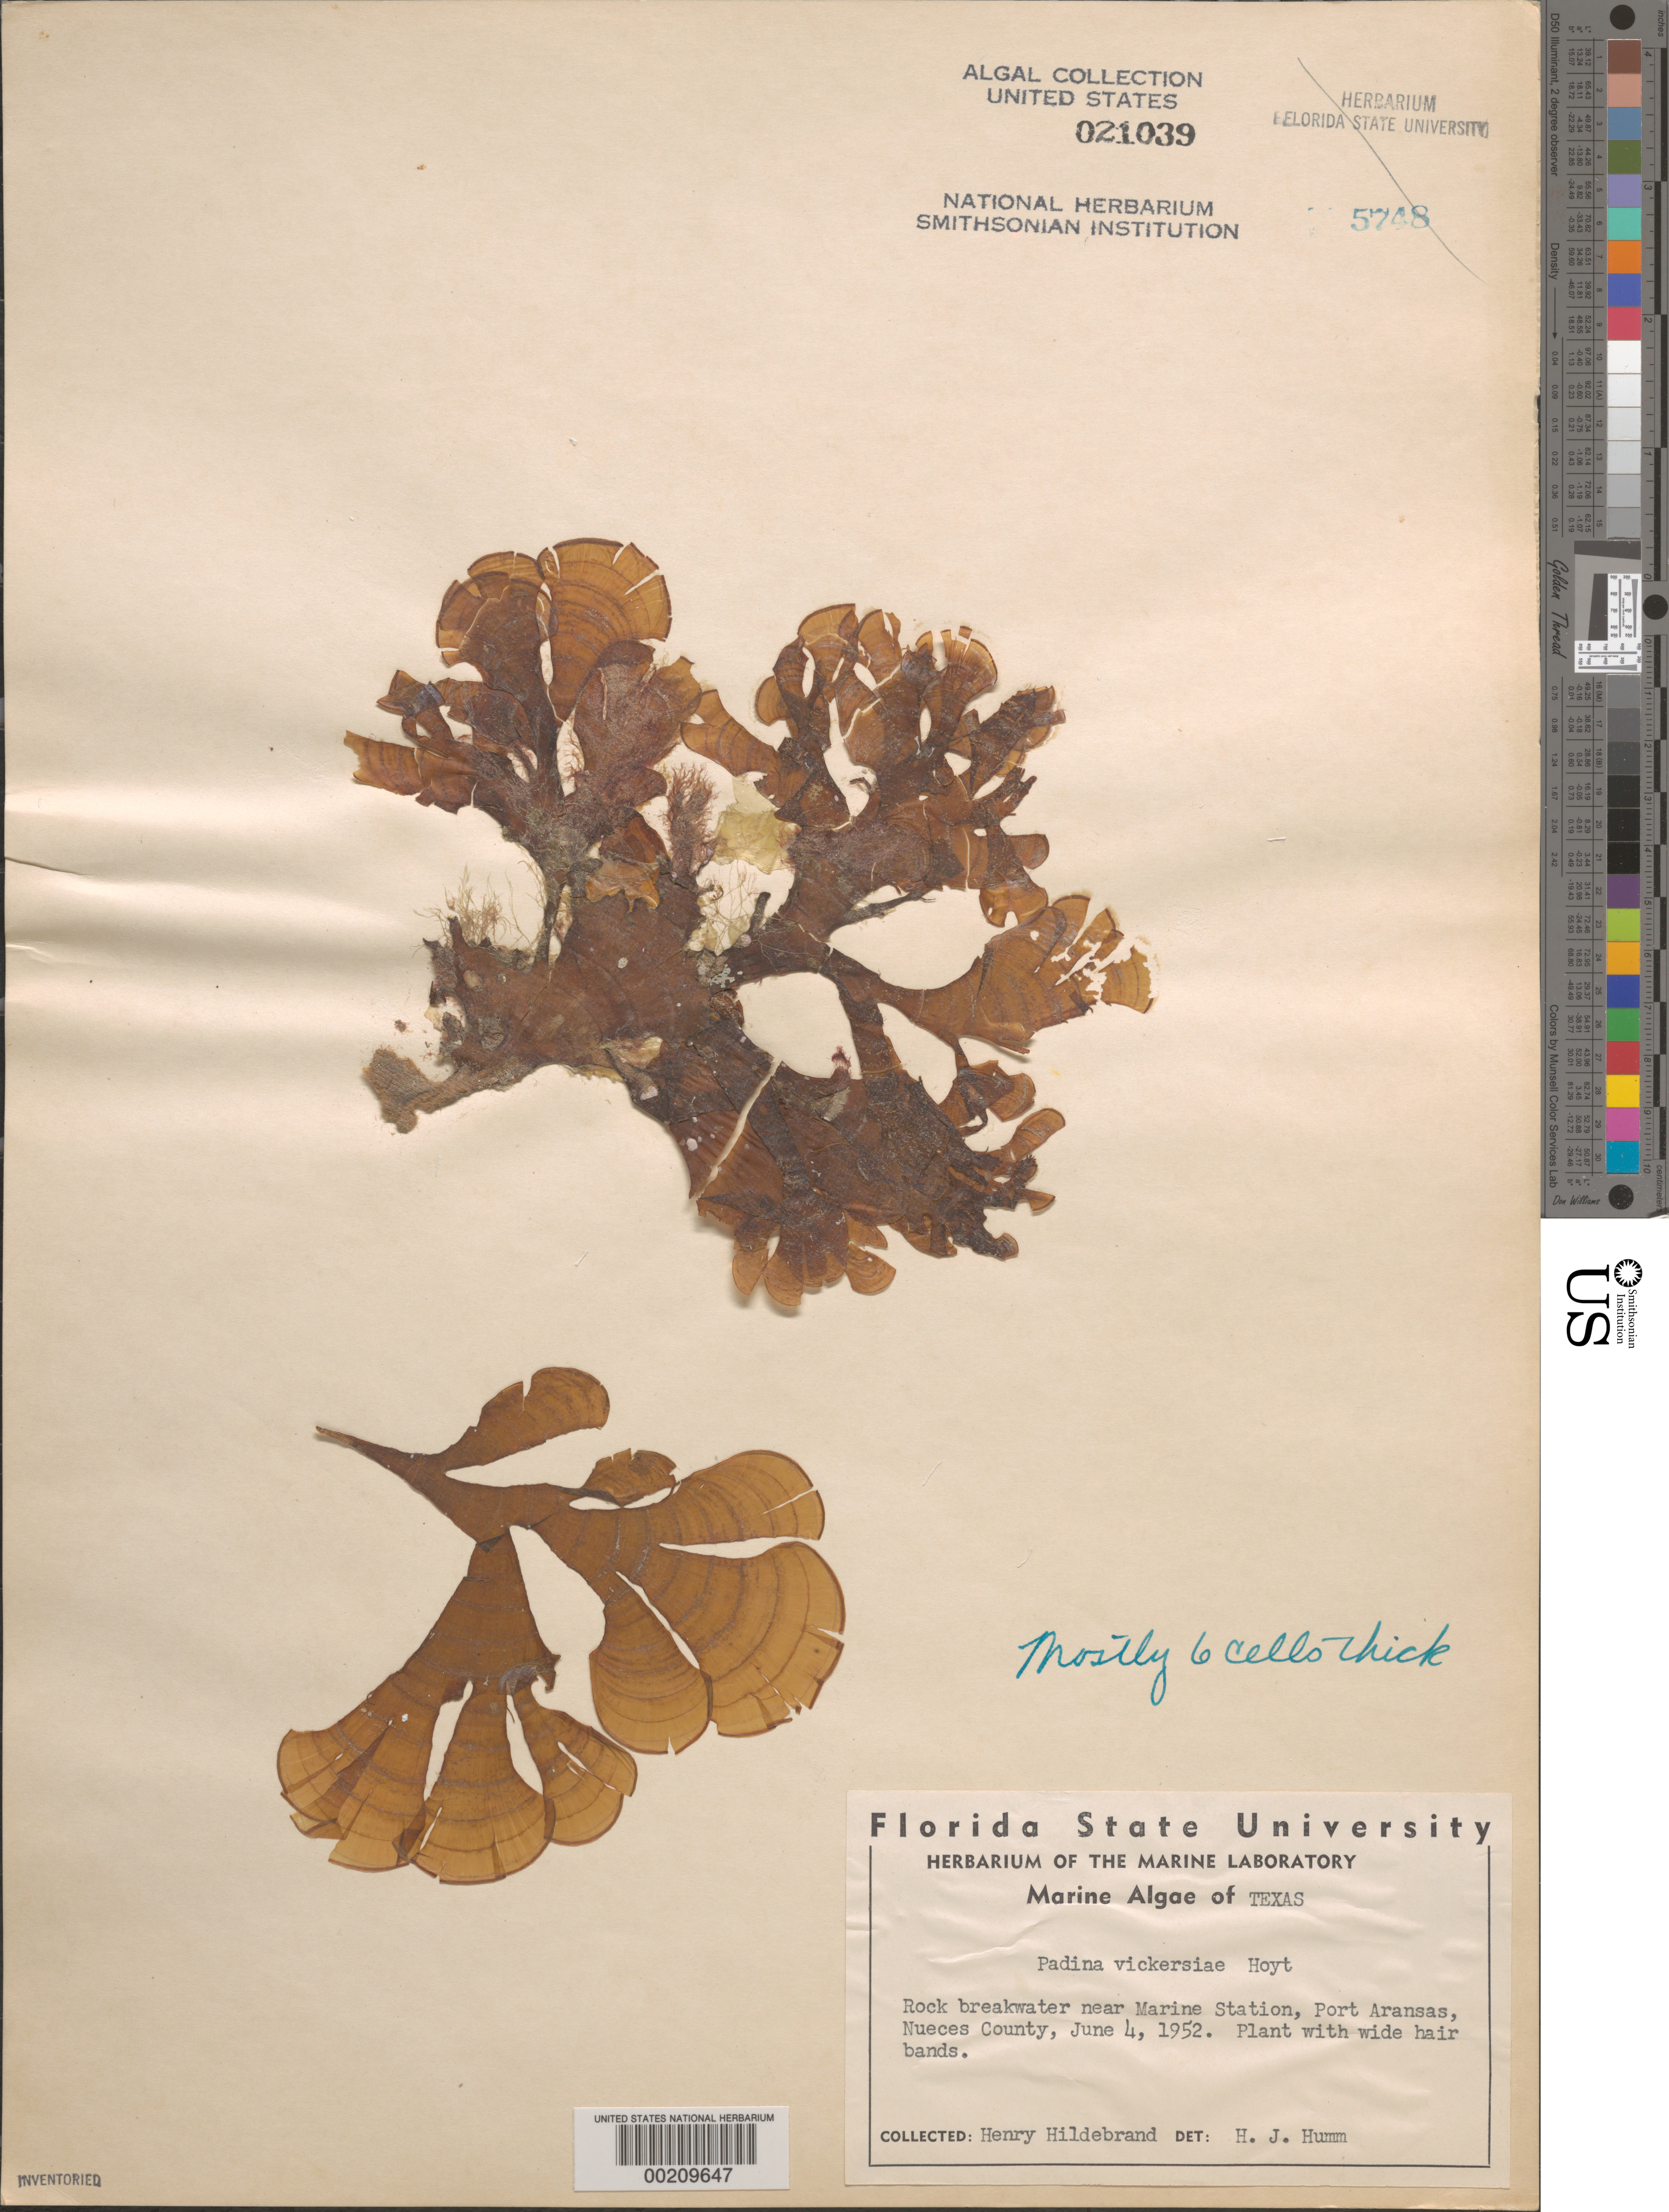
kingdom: Chromista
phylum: Ochrophyta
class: Phaeophyceae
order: Dictyotales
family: Dictyotaceae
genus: Padina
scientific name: Padina gymnospora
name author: (Kütz.) O.G. Sond.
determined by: Algae name updating Project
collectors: H. Hildebrand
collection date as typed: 04 Jun 1952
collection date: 1952-06-04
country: United States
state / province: Texas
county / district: Nueces County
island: Mustang Island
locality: Port Aransas, near Texas Institute of Marine Science Laboratory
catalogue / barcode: US 21039